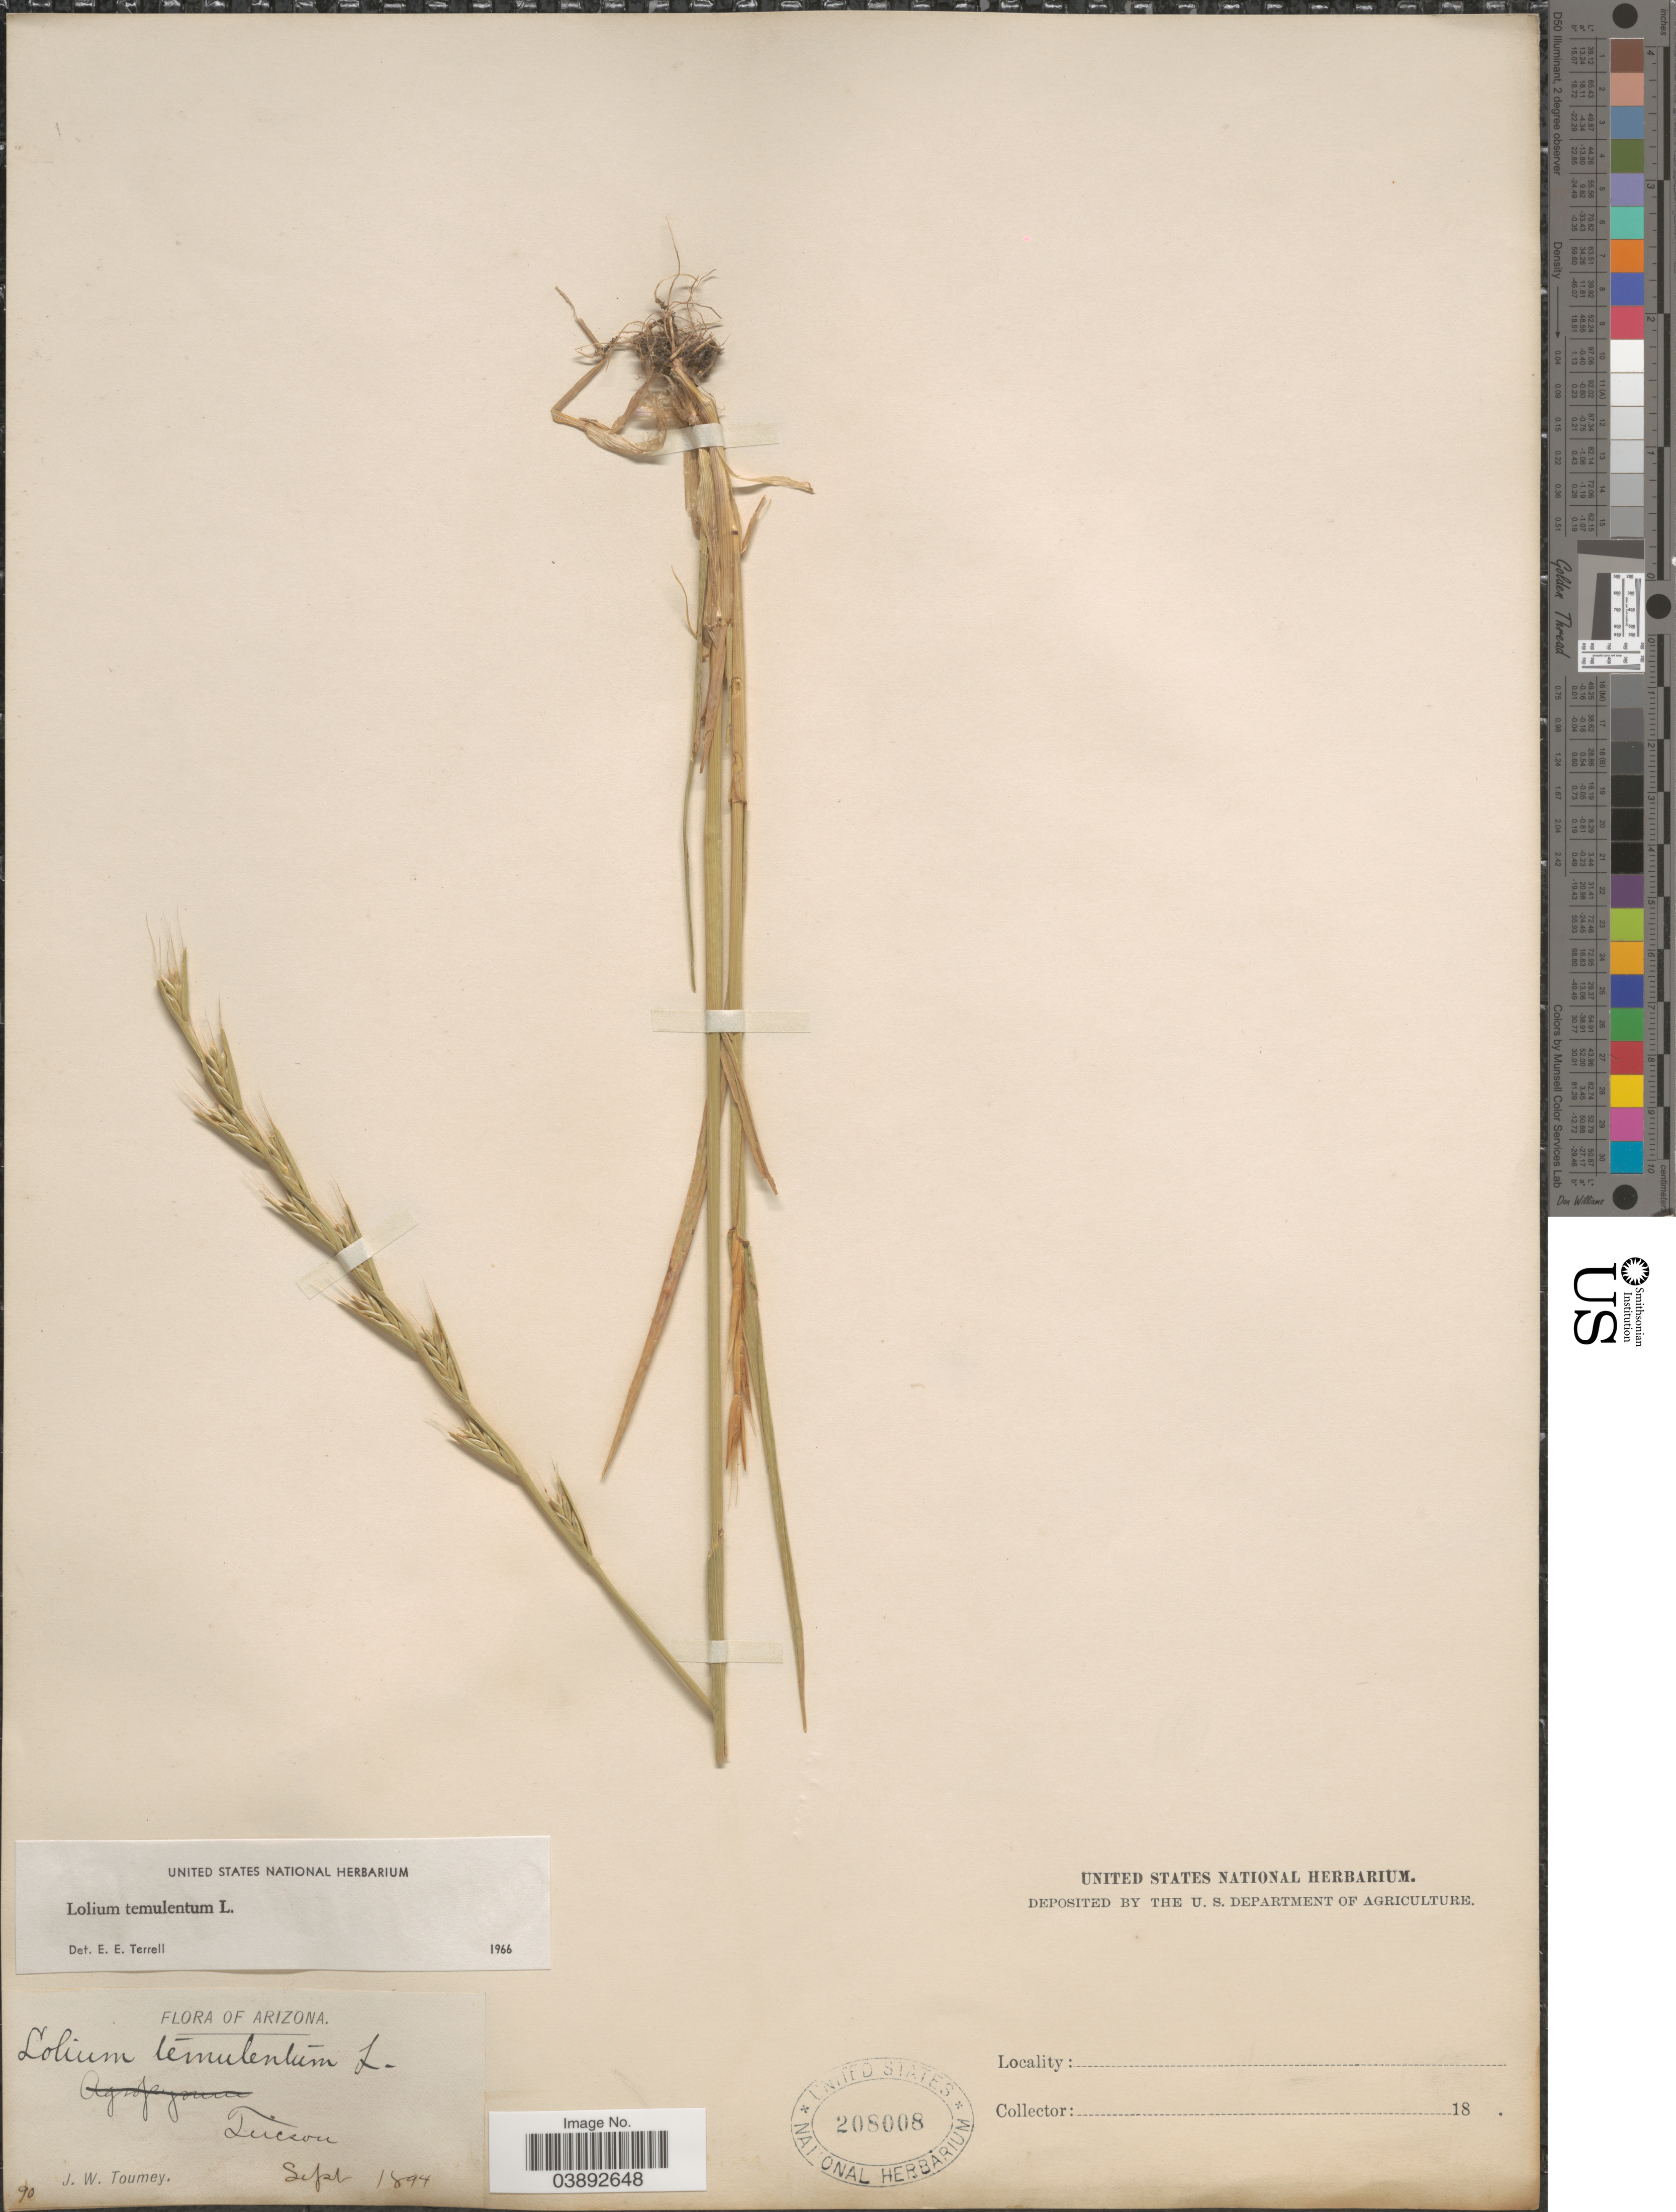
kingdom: Plantae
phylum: Tracheophyta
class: Liliopsida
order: Poales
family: Poaceae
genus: Lolium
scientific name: Lolium temulentum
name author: L.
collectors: J. W. Toumey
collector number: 90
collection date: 1894-09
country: United States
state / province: Arizona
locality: Tucson.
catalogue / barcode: US 208008